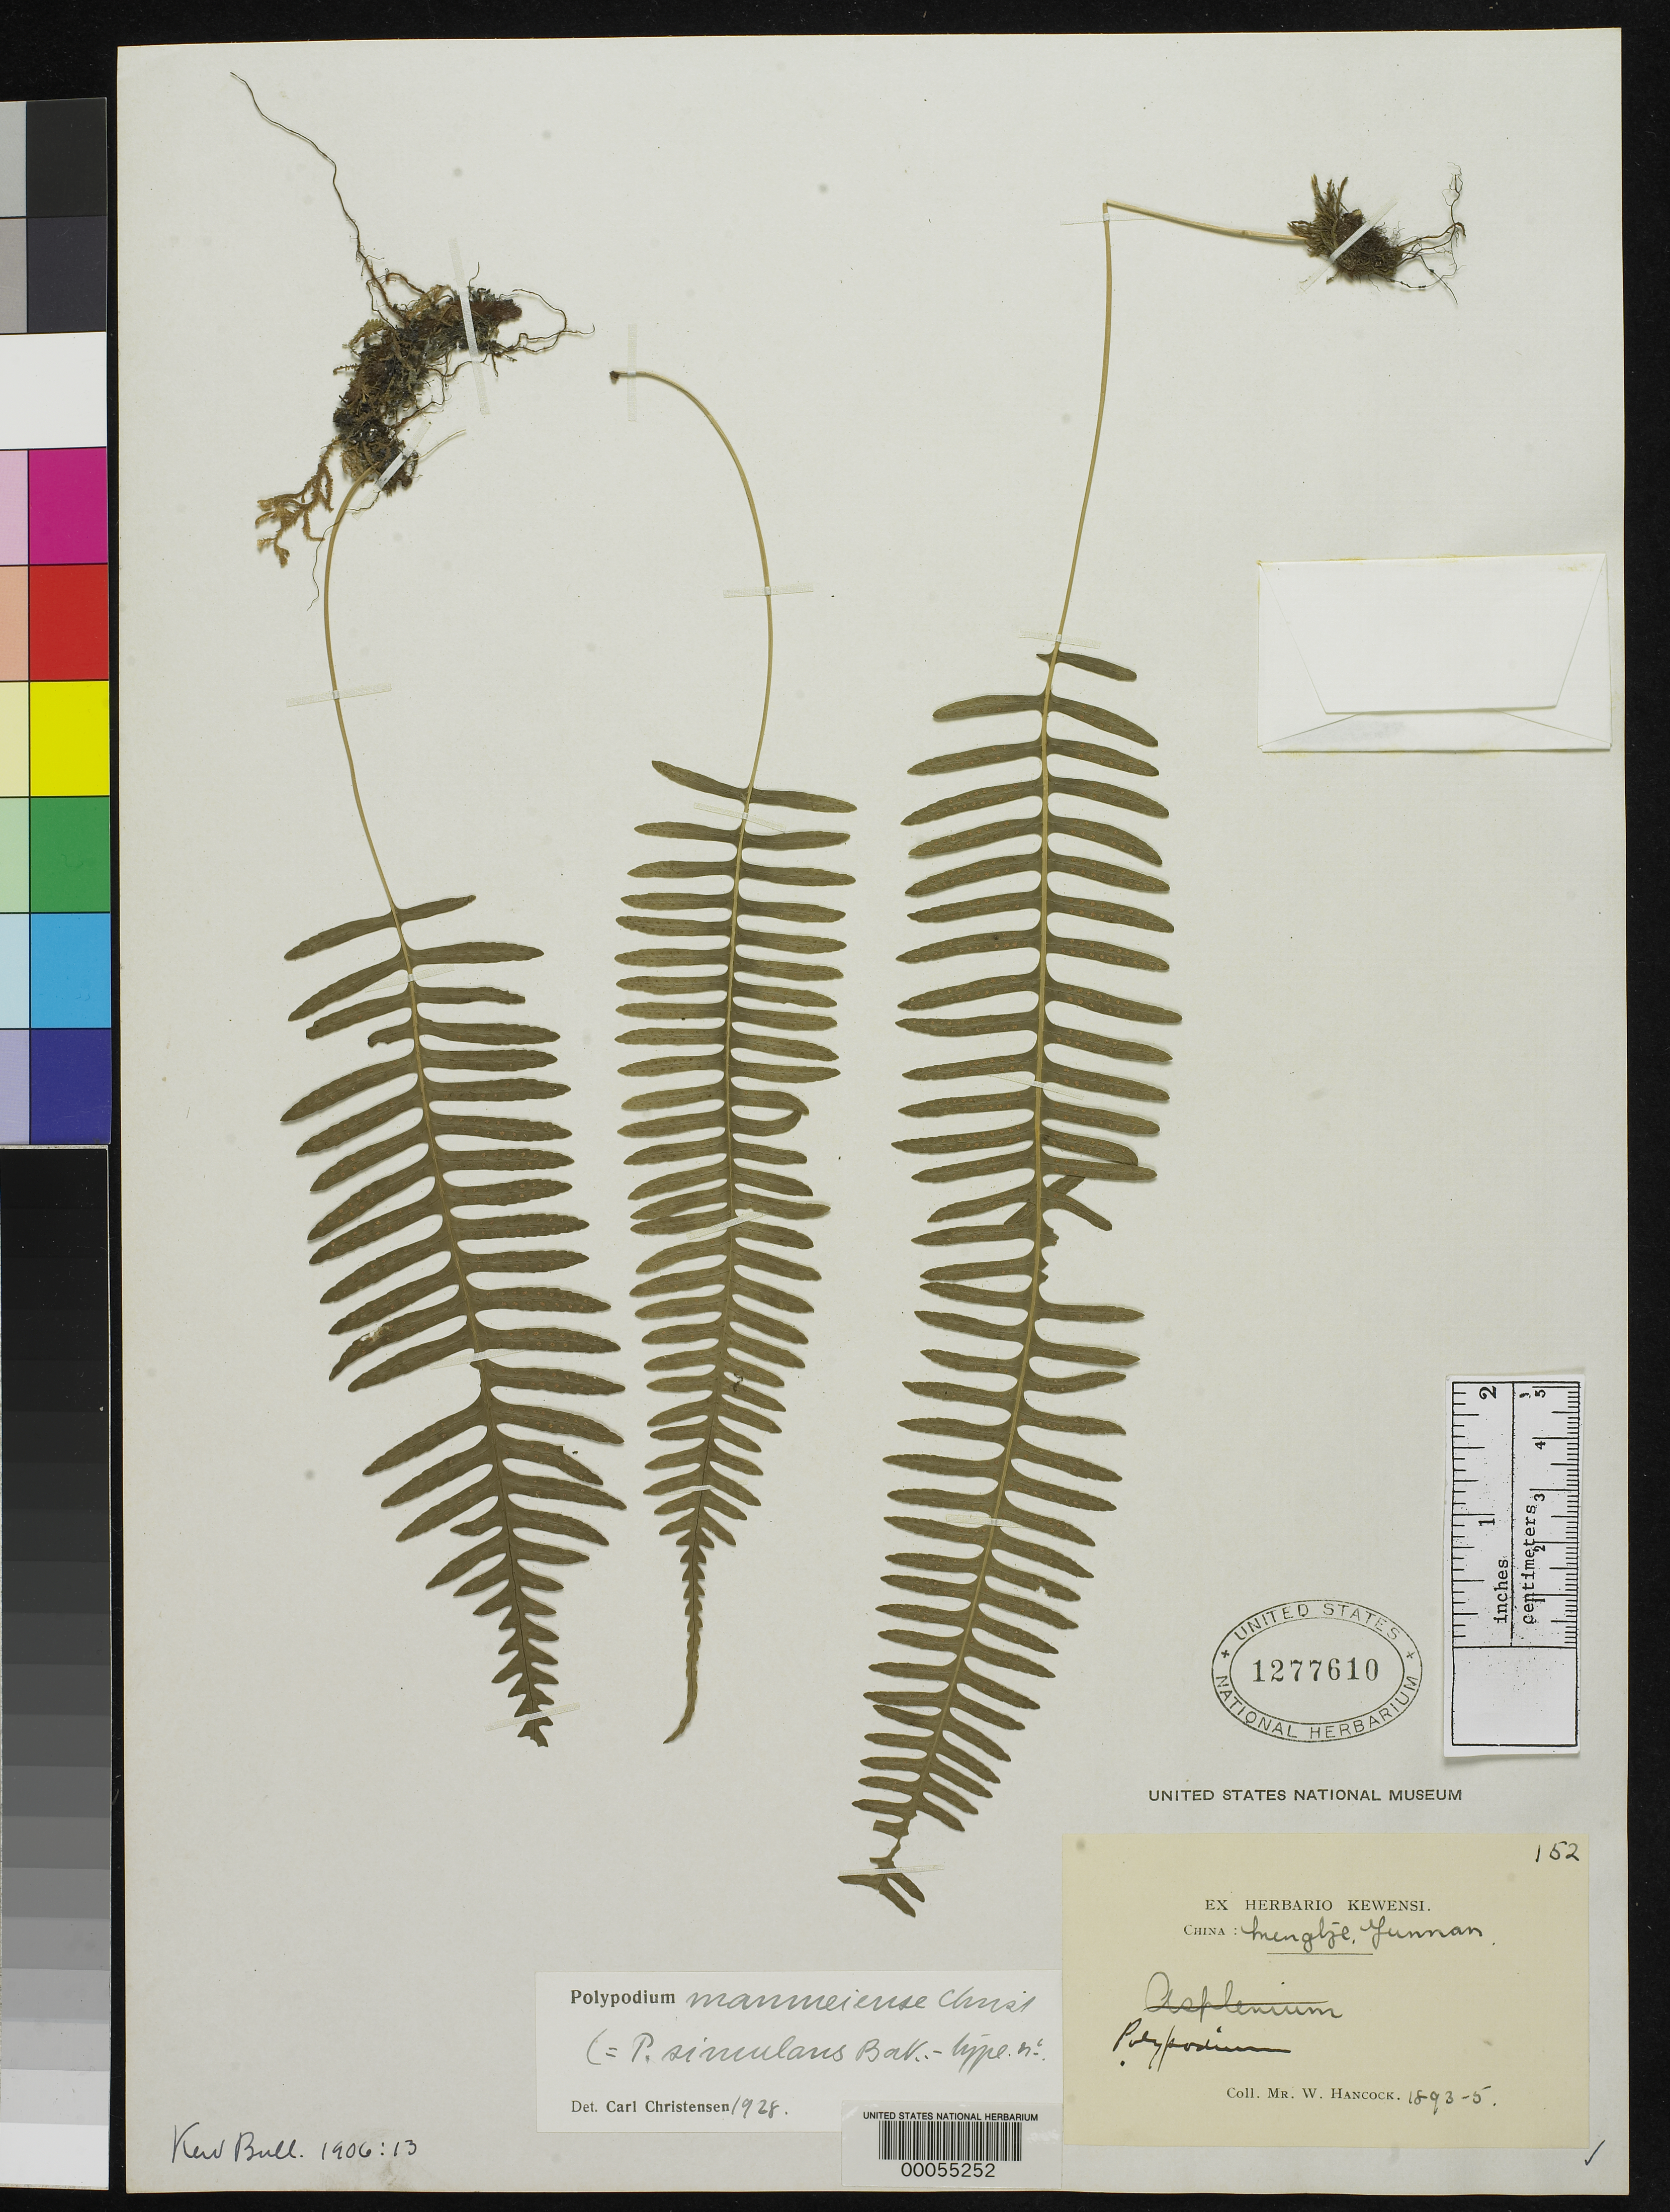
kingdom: Plantae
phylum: Tracheophyta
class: Polypodiopsida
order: Polypodiales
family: Polypodiaceae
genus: Polypodium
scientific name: Polypodium simulans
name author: Baker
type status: Type Collection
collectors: W. Hancock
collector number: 152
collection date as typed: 1893 to -- --- 1895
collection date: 1893/1895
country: China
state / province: Yunnan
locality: Mengtze.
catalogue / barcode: US 1277610